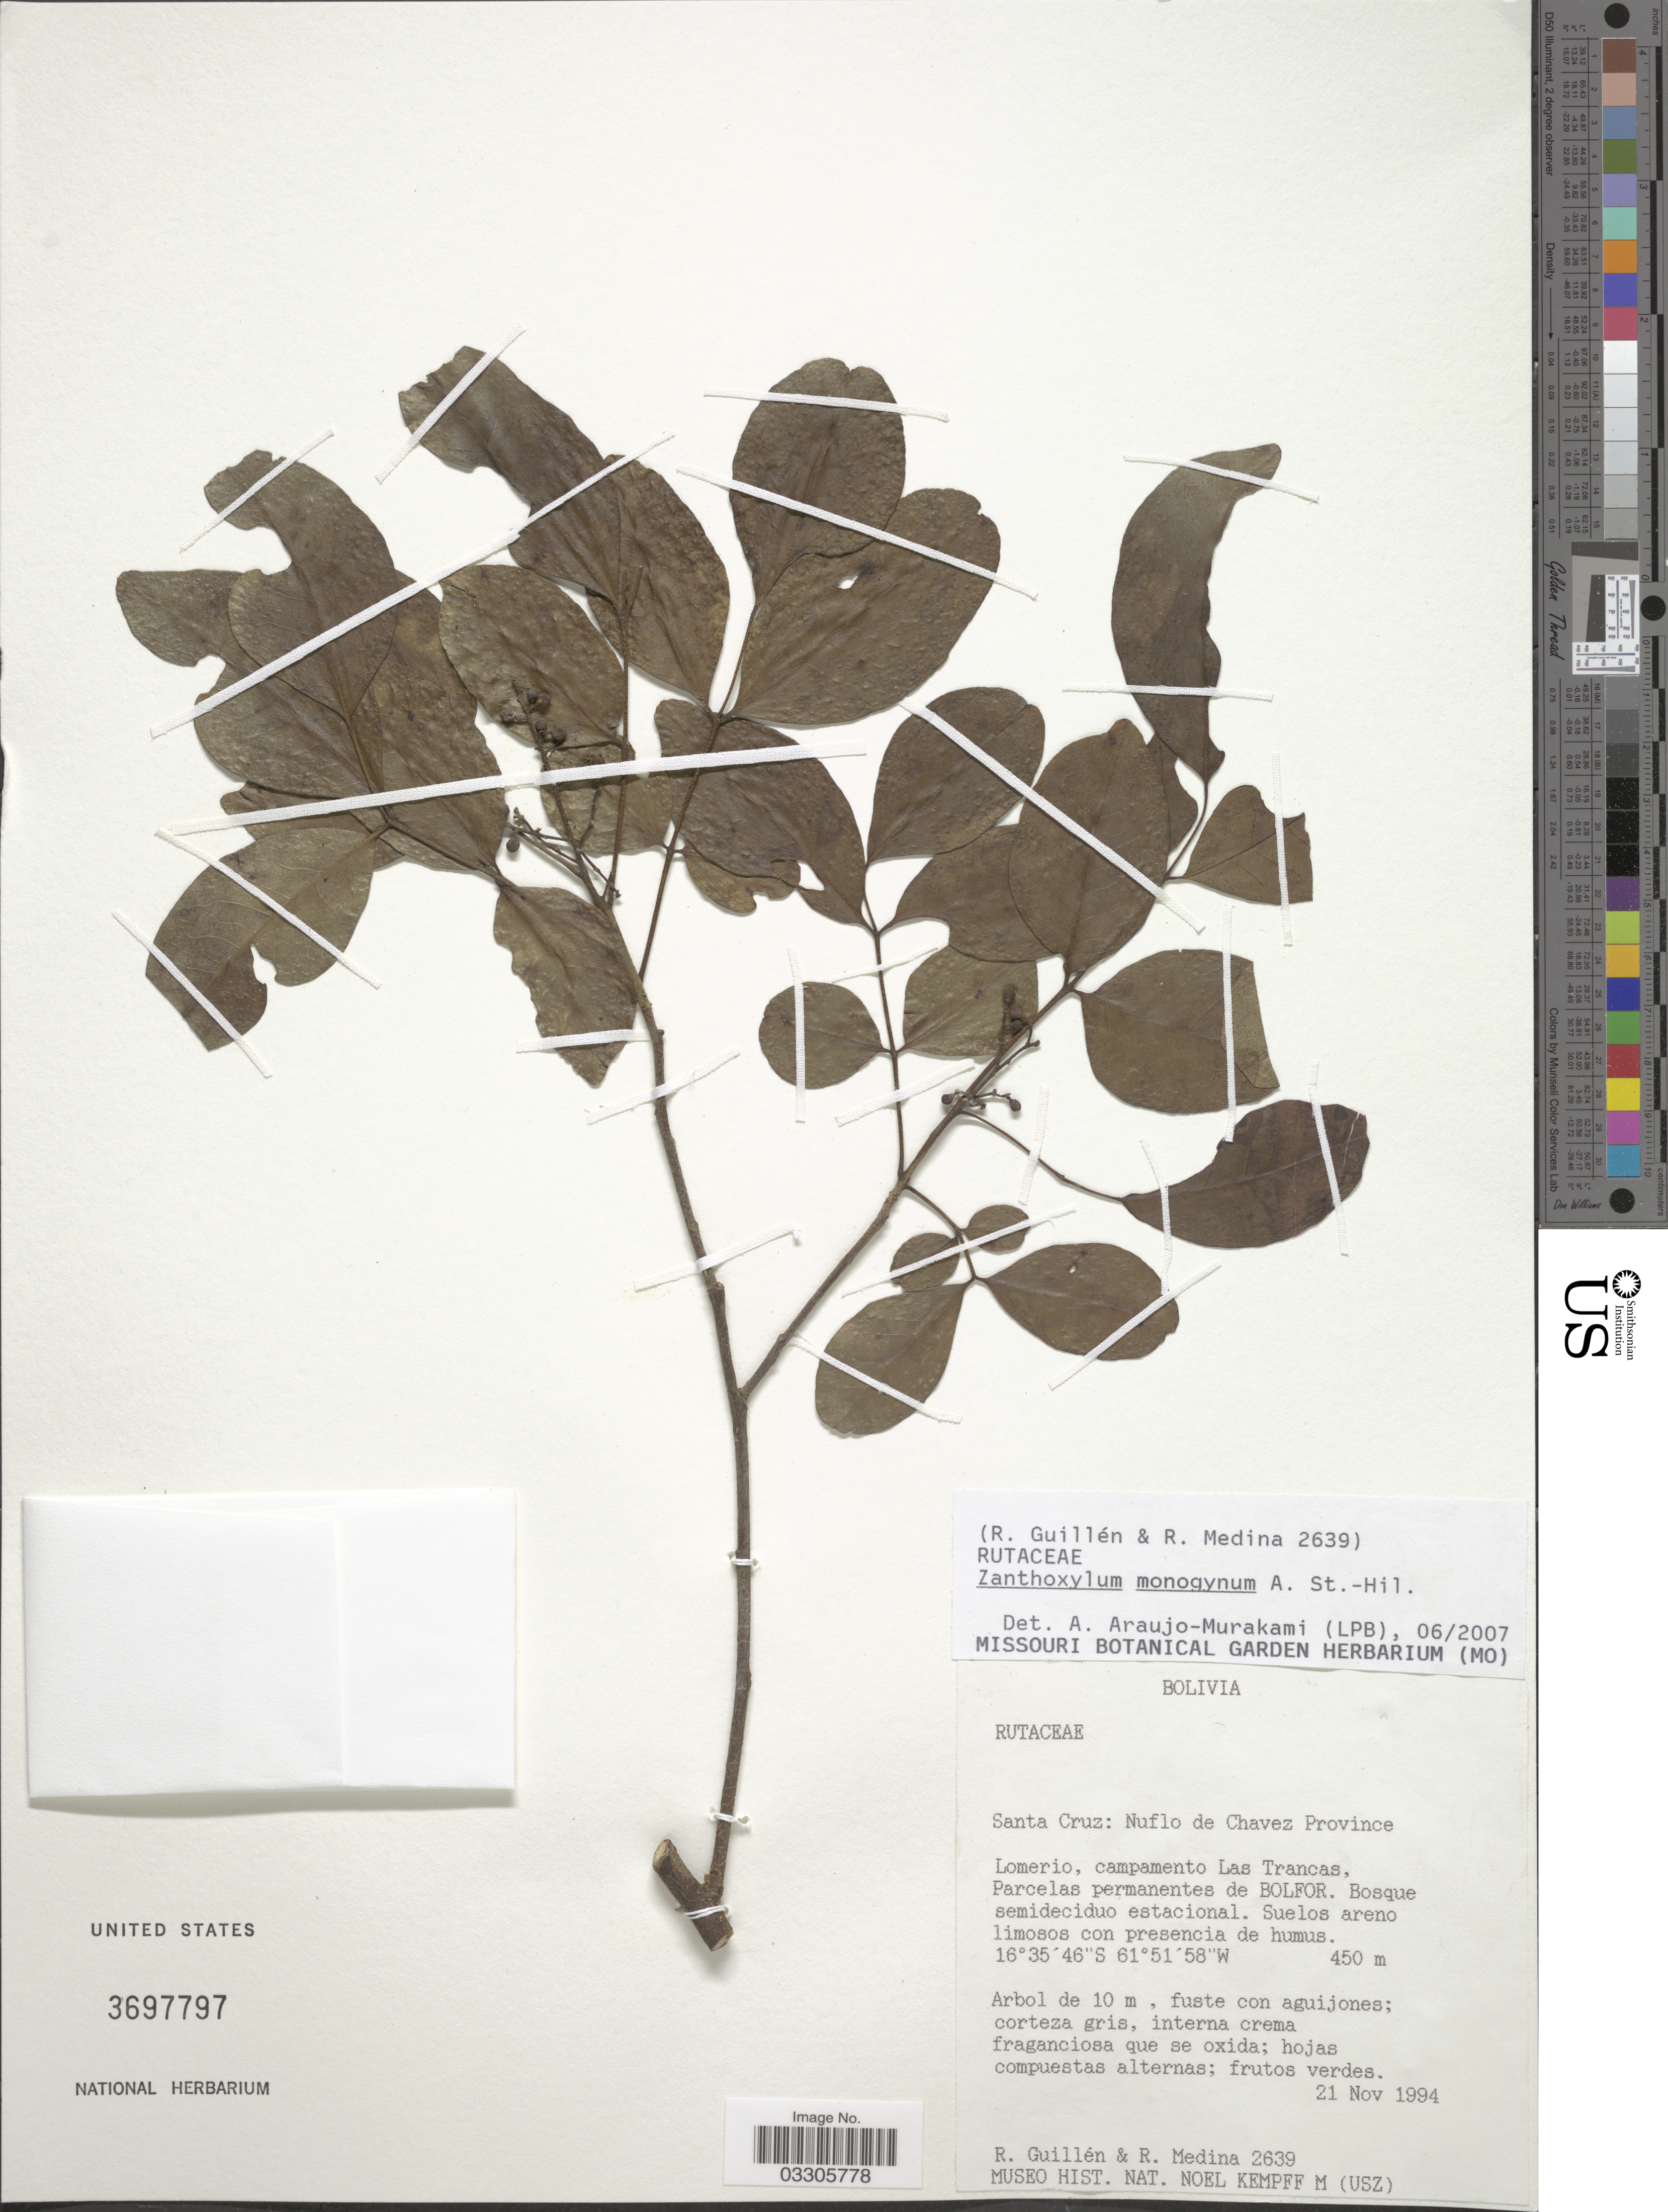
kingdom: Plantae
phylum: Tracheophyta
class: Magnoliopsida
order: Sapindales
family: Rutaceae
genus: Zanthoxylum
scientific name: Zanthoxylum monogynum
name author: A. St.-Hil.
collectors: R. Guillen & R. Medina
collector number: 2639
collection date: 1994-11-21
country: Bolivia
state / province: Santa Cruz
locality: Nuflo de Chavez Province, Lomerio, campamento Las Trancas, Parcelas permanentes de Bolfor.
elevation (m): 450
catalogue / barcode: US 3697797